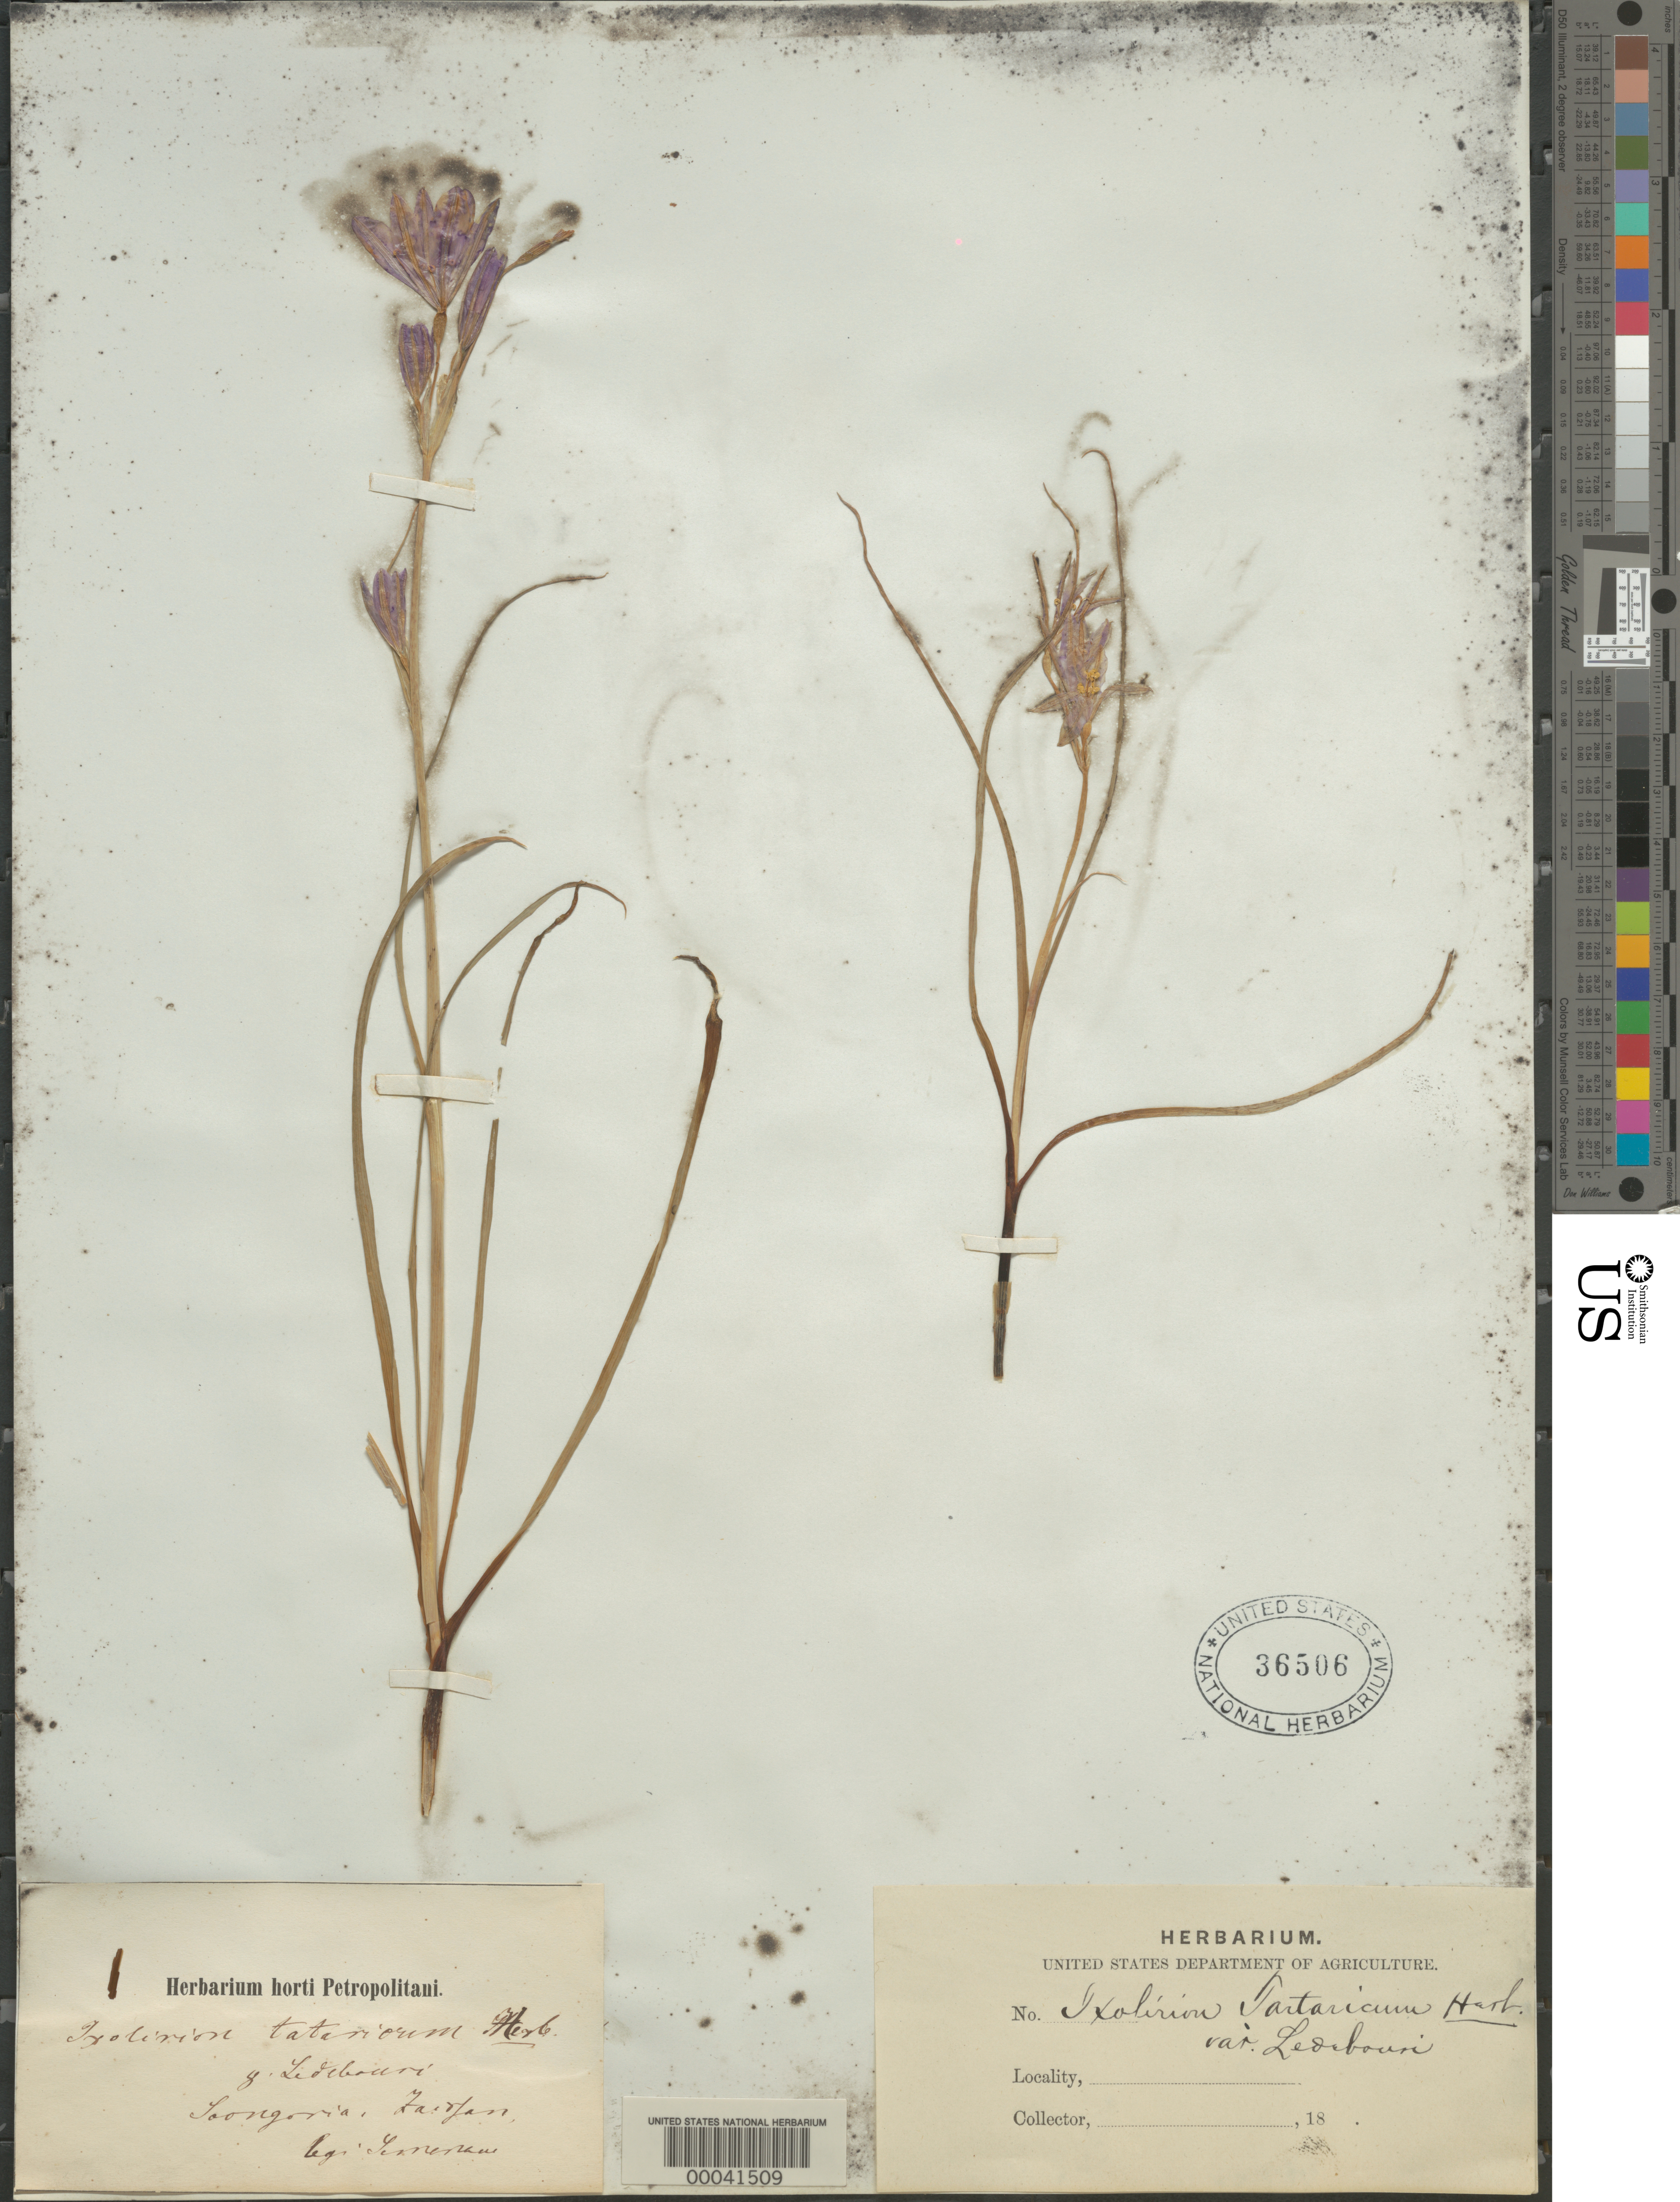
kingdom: Plantae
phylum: Tracheophyta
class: Liliopsida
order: Asparagales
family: Ixioliriaceae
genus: Ixiolirion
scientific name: Ixiolirion tataricum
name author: (Pall.) Schult. & Schult. f.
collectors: -. Timezow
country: Russian Federation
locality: Soongaria, Zarofan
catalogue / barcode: US 36506